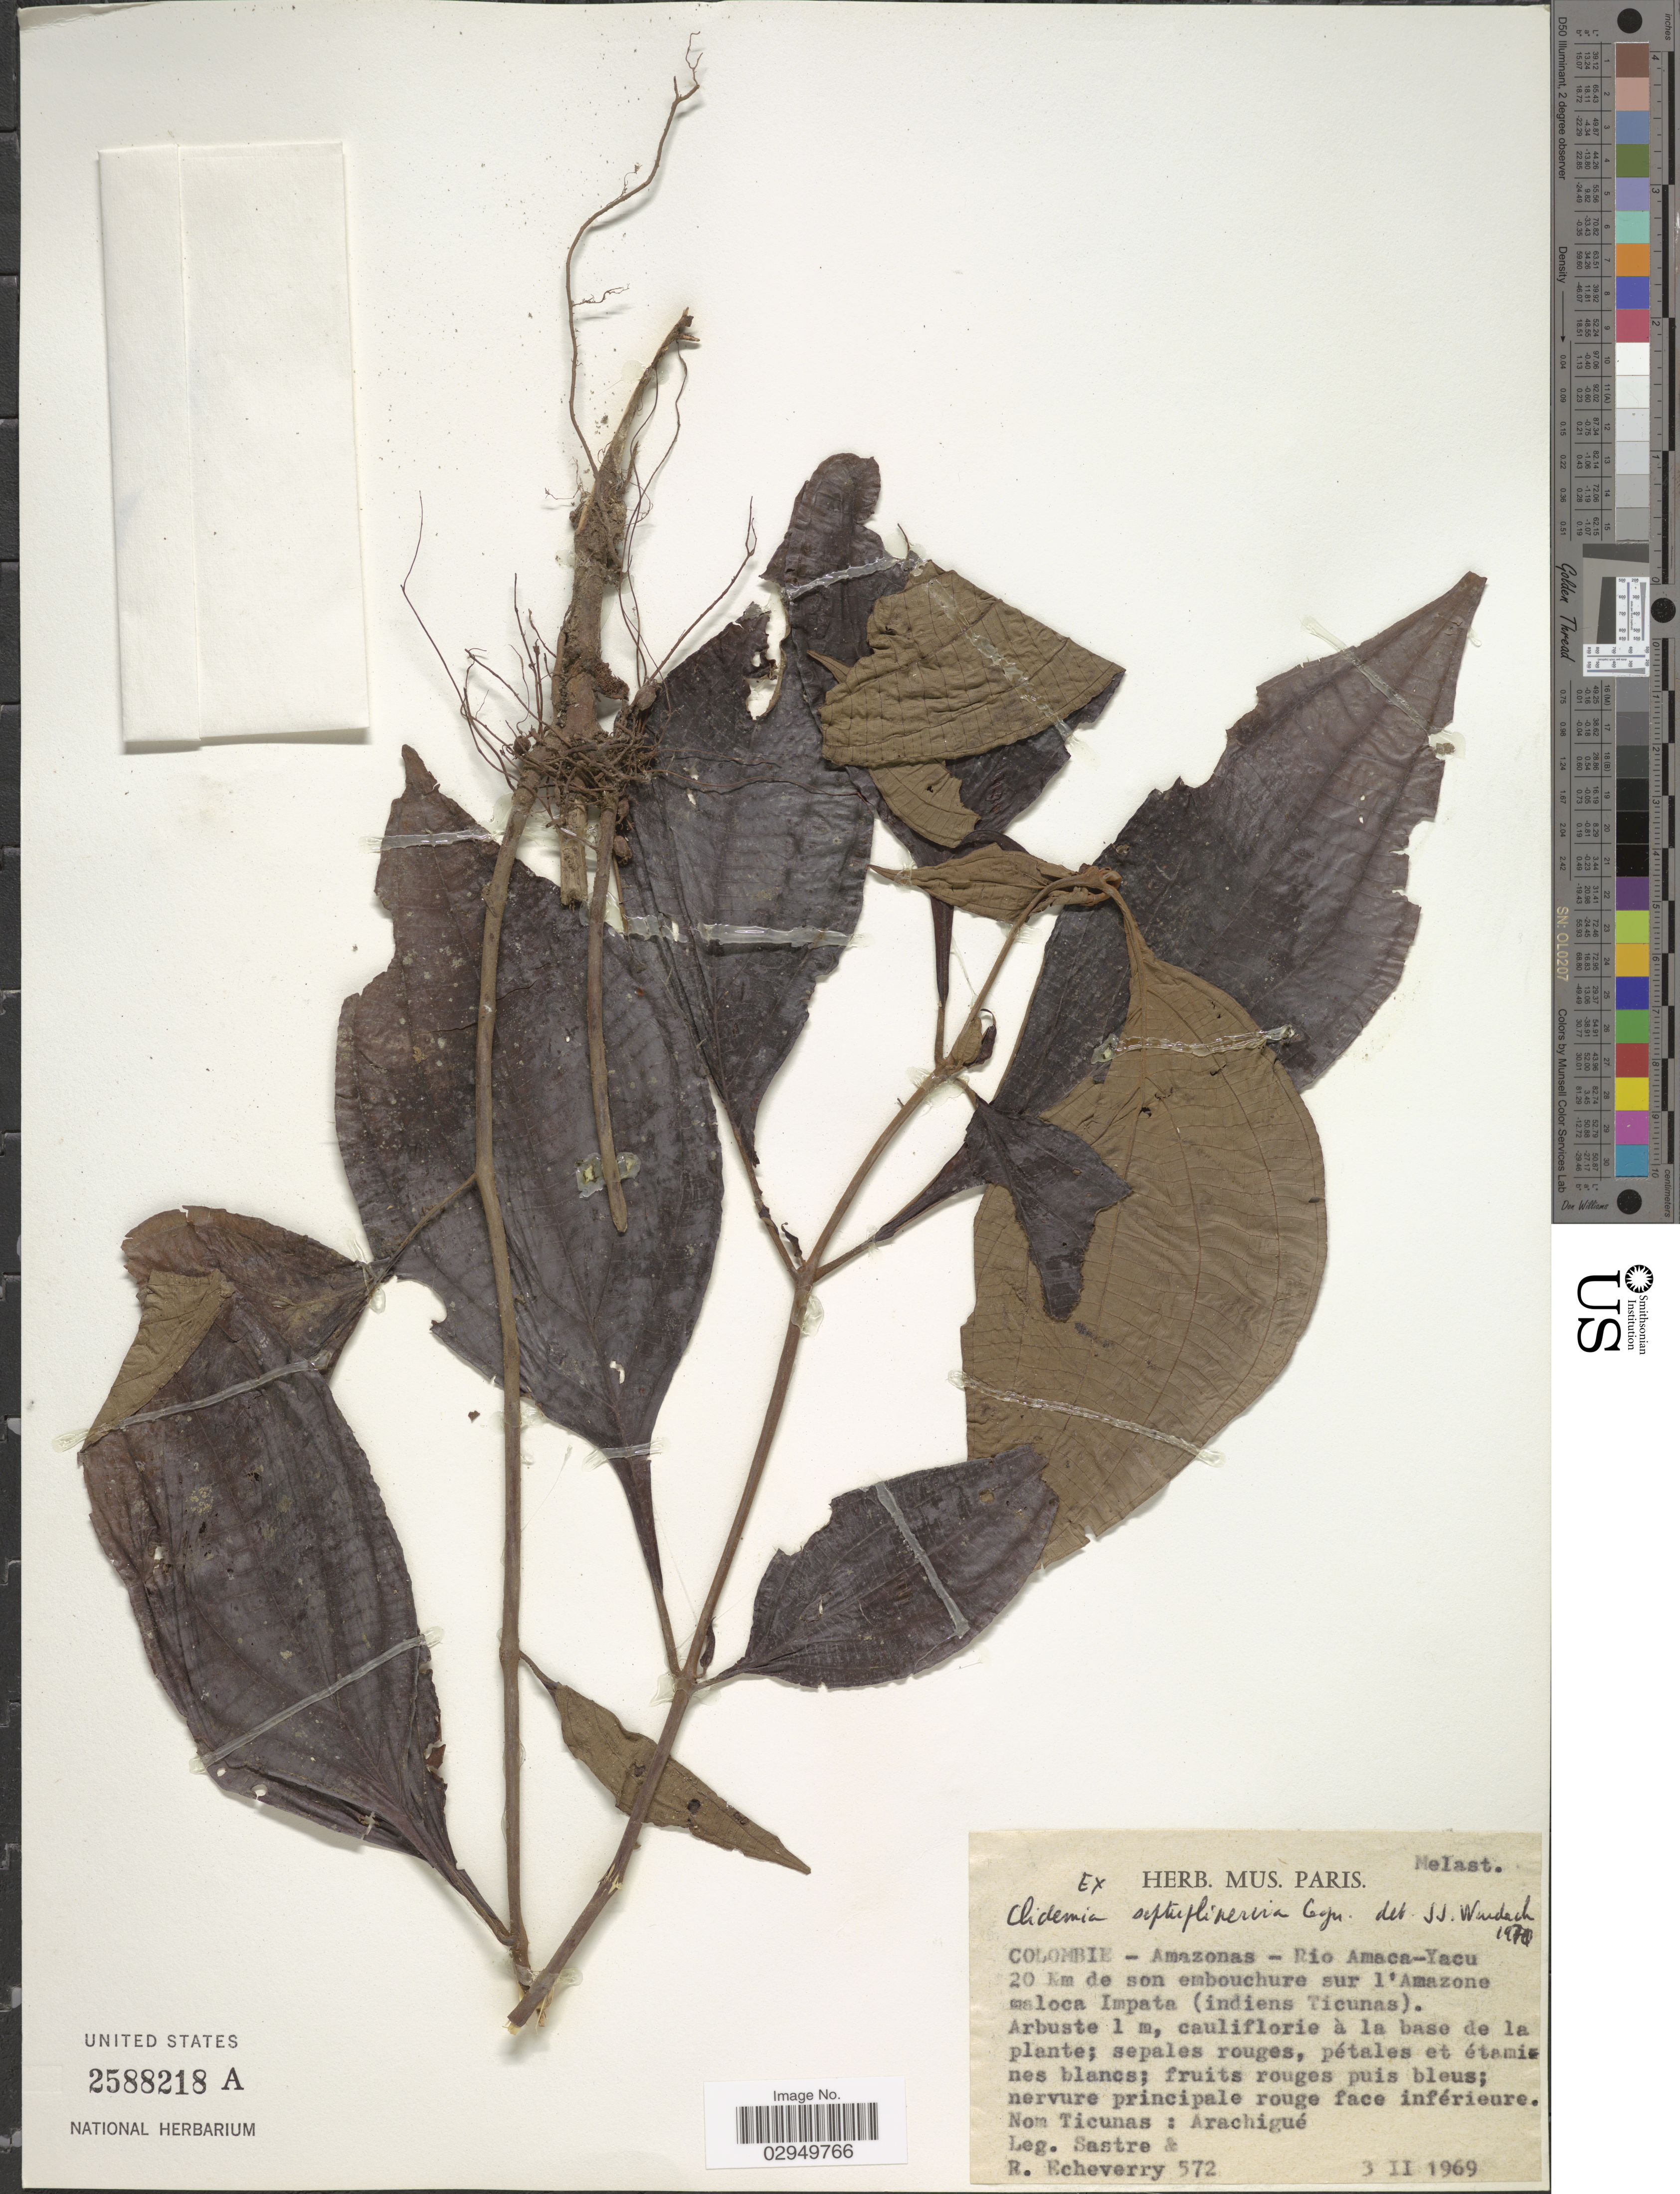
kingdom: Plantae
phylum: Tracheophyta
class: Magnoliopsida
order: Myrtales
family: Melastomataceae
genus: Clidemia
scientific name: Clidemia septuplinervia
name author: Cogn.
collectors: R. Echeverry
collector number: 572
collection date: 1969-02-03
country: Colombia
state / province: Amazônas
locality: Rio Amaca-yacu 20 Km de son embouchure sur l'Amazone maloca Impata (indiens Ticunas).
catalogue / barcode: US 2588218A